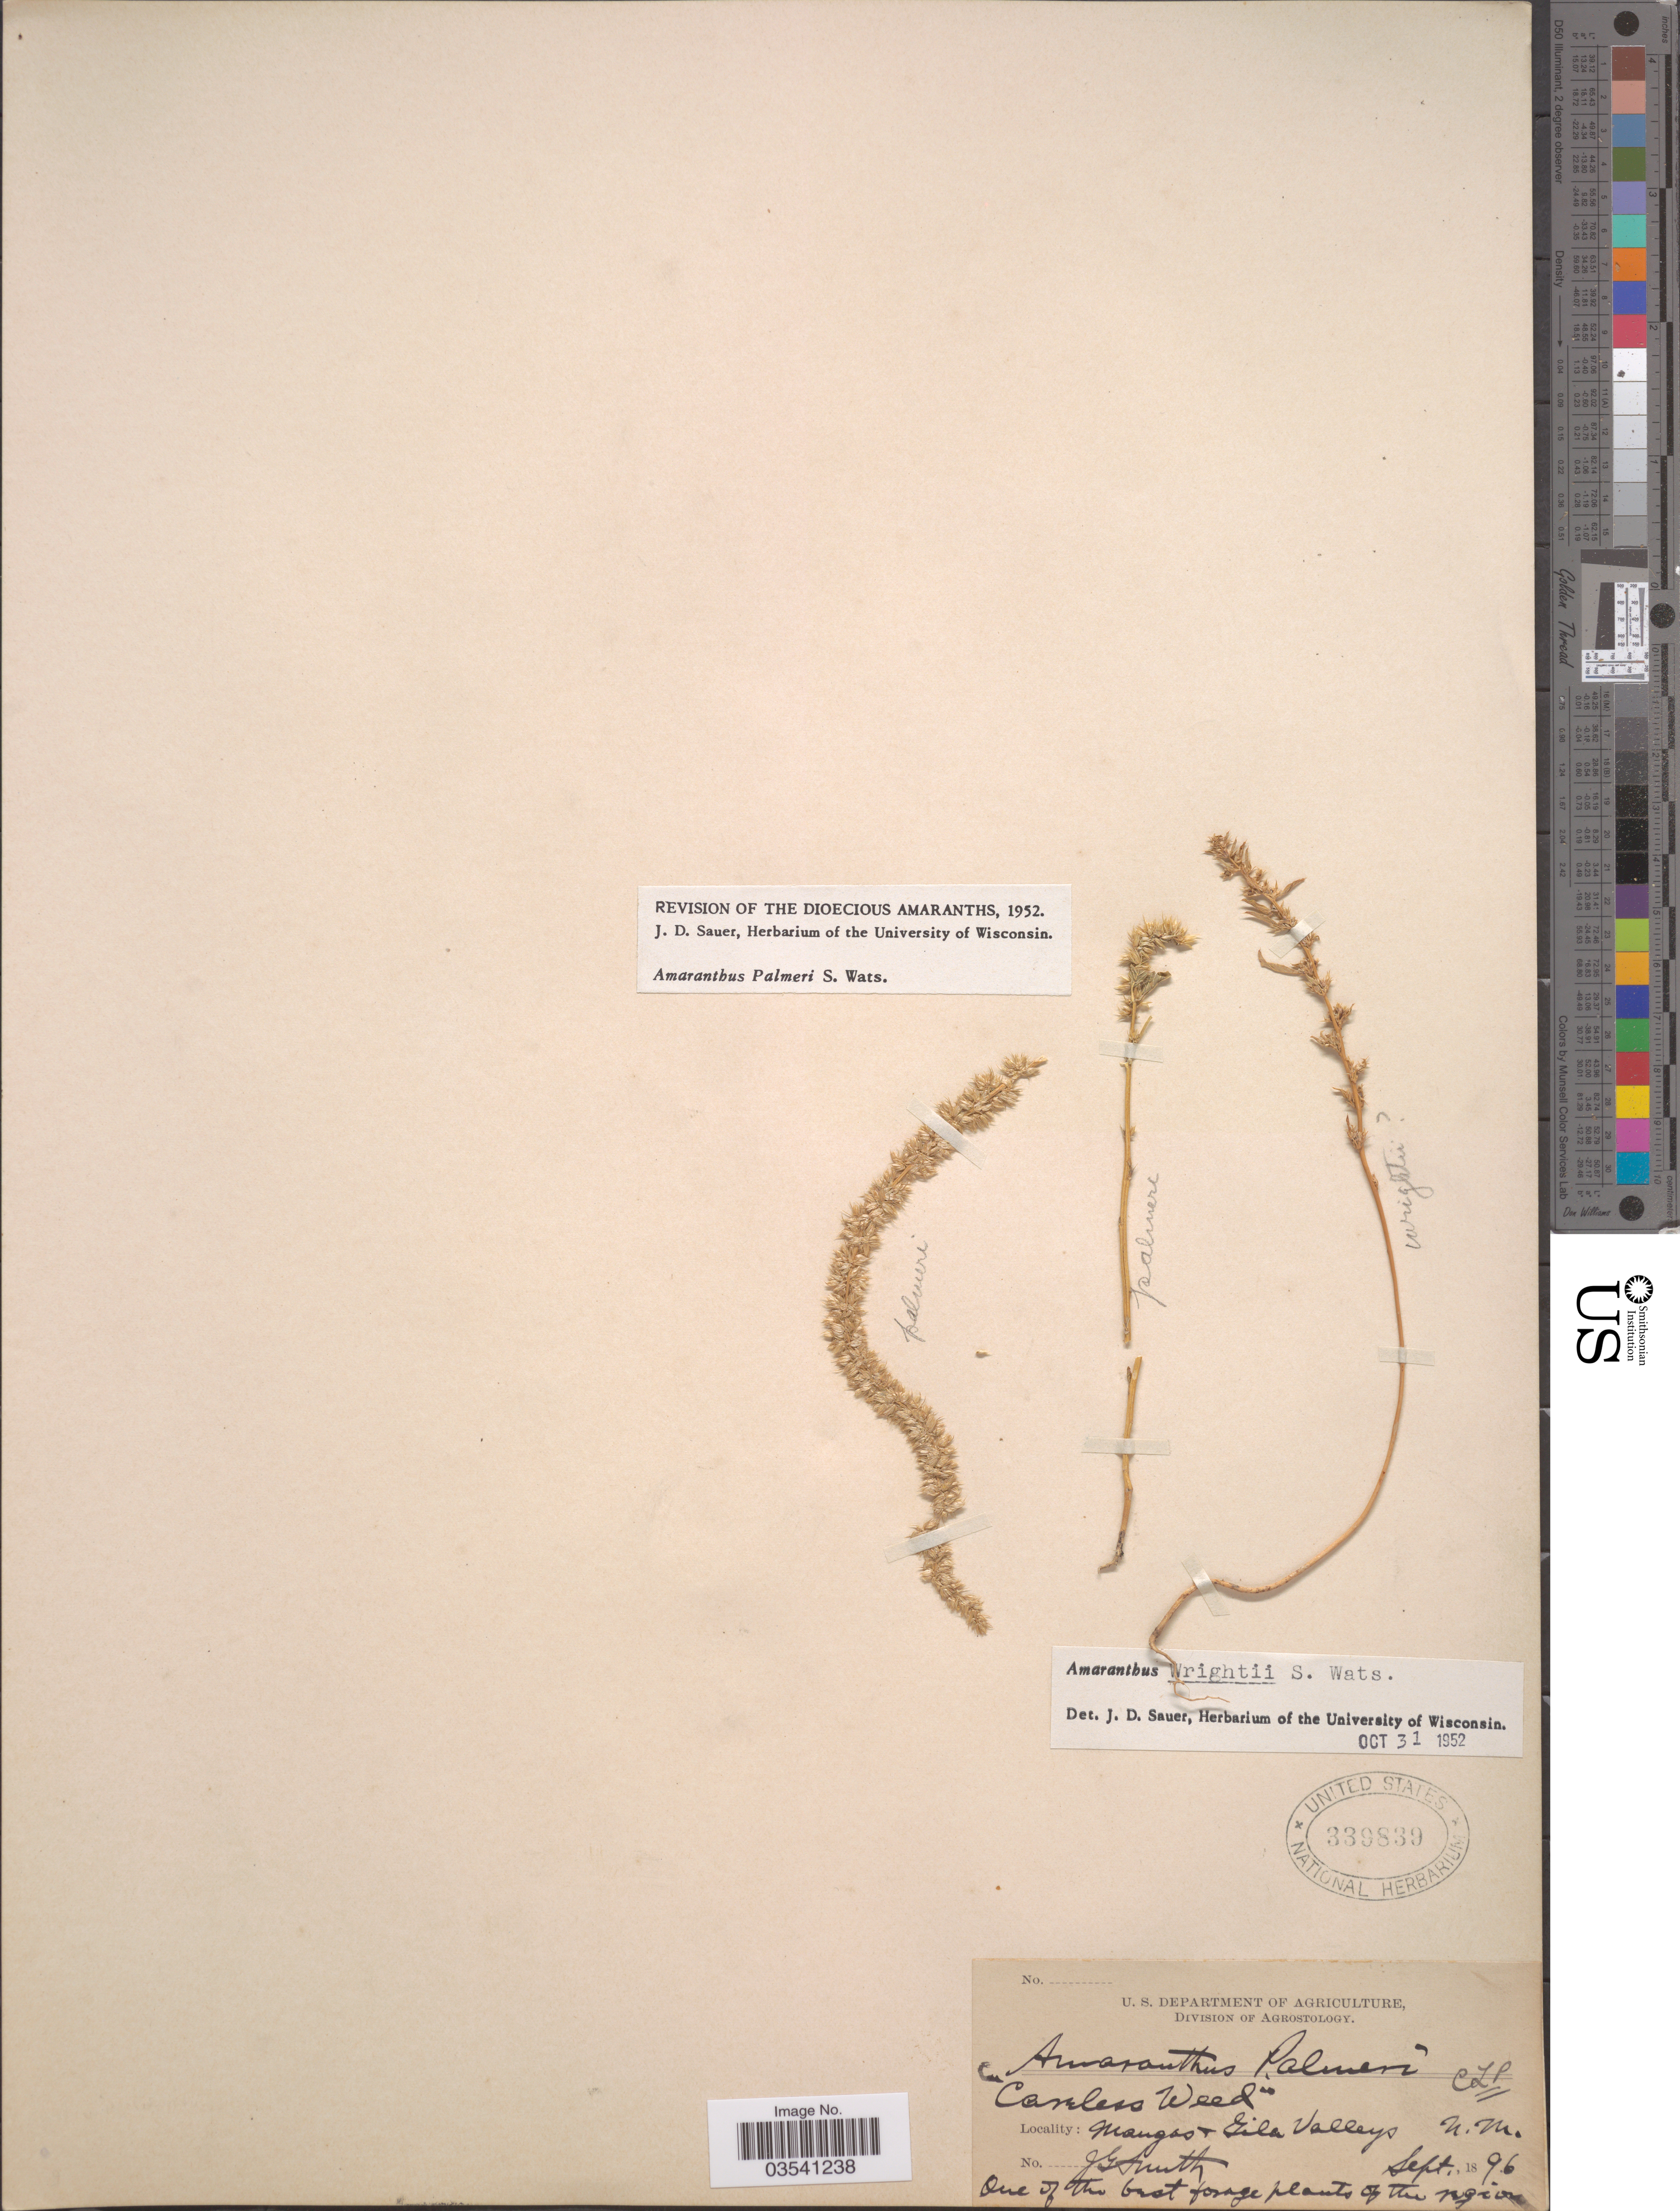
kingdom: Plantae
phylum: Tracheophyta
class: Magnoliopsida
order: Caryophyllales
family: Amaranthaceae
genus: Amaranthus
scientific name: Amaranthus wrightii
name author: S. Watson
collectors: J. G. Smith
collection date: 1896-09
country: United States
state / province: New Mexico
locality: Mangas + Gila Valleys.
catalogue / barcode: US 339839